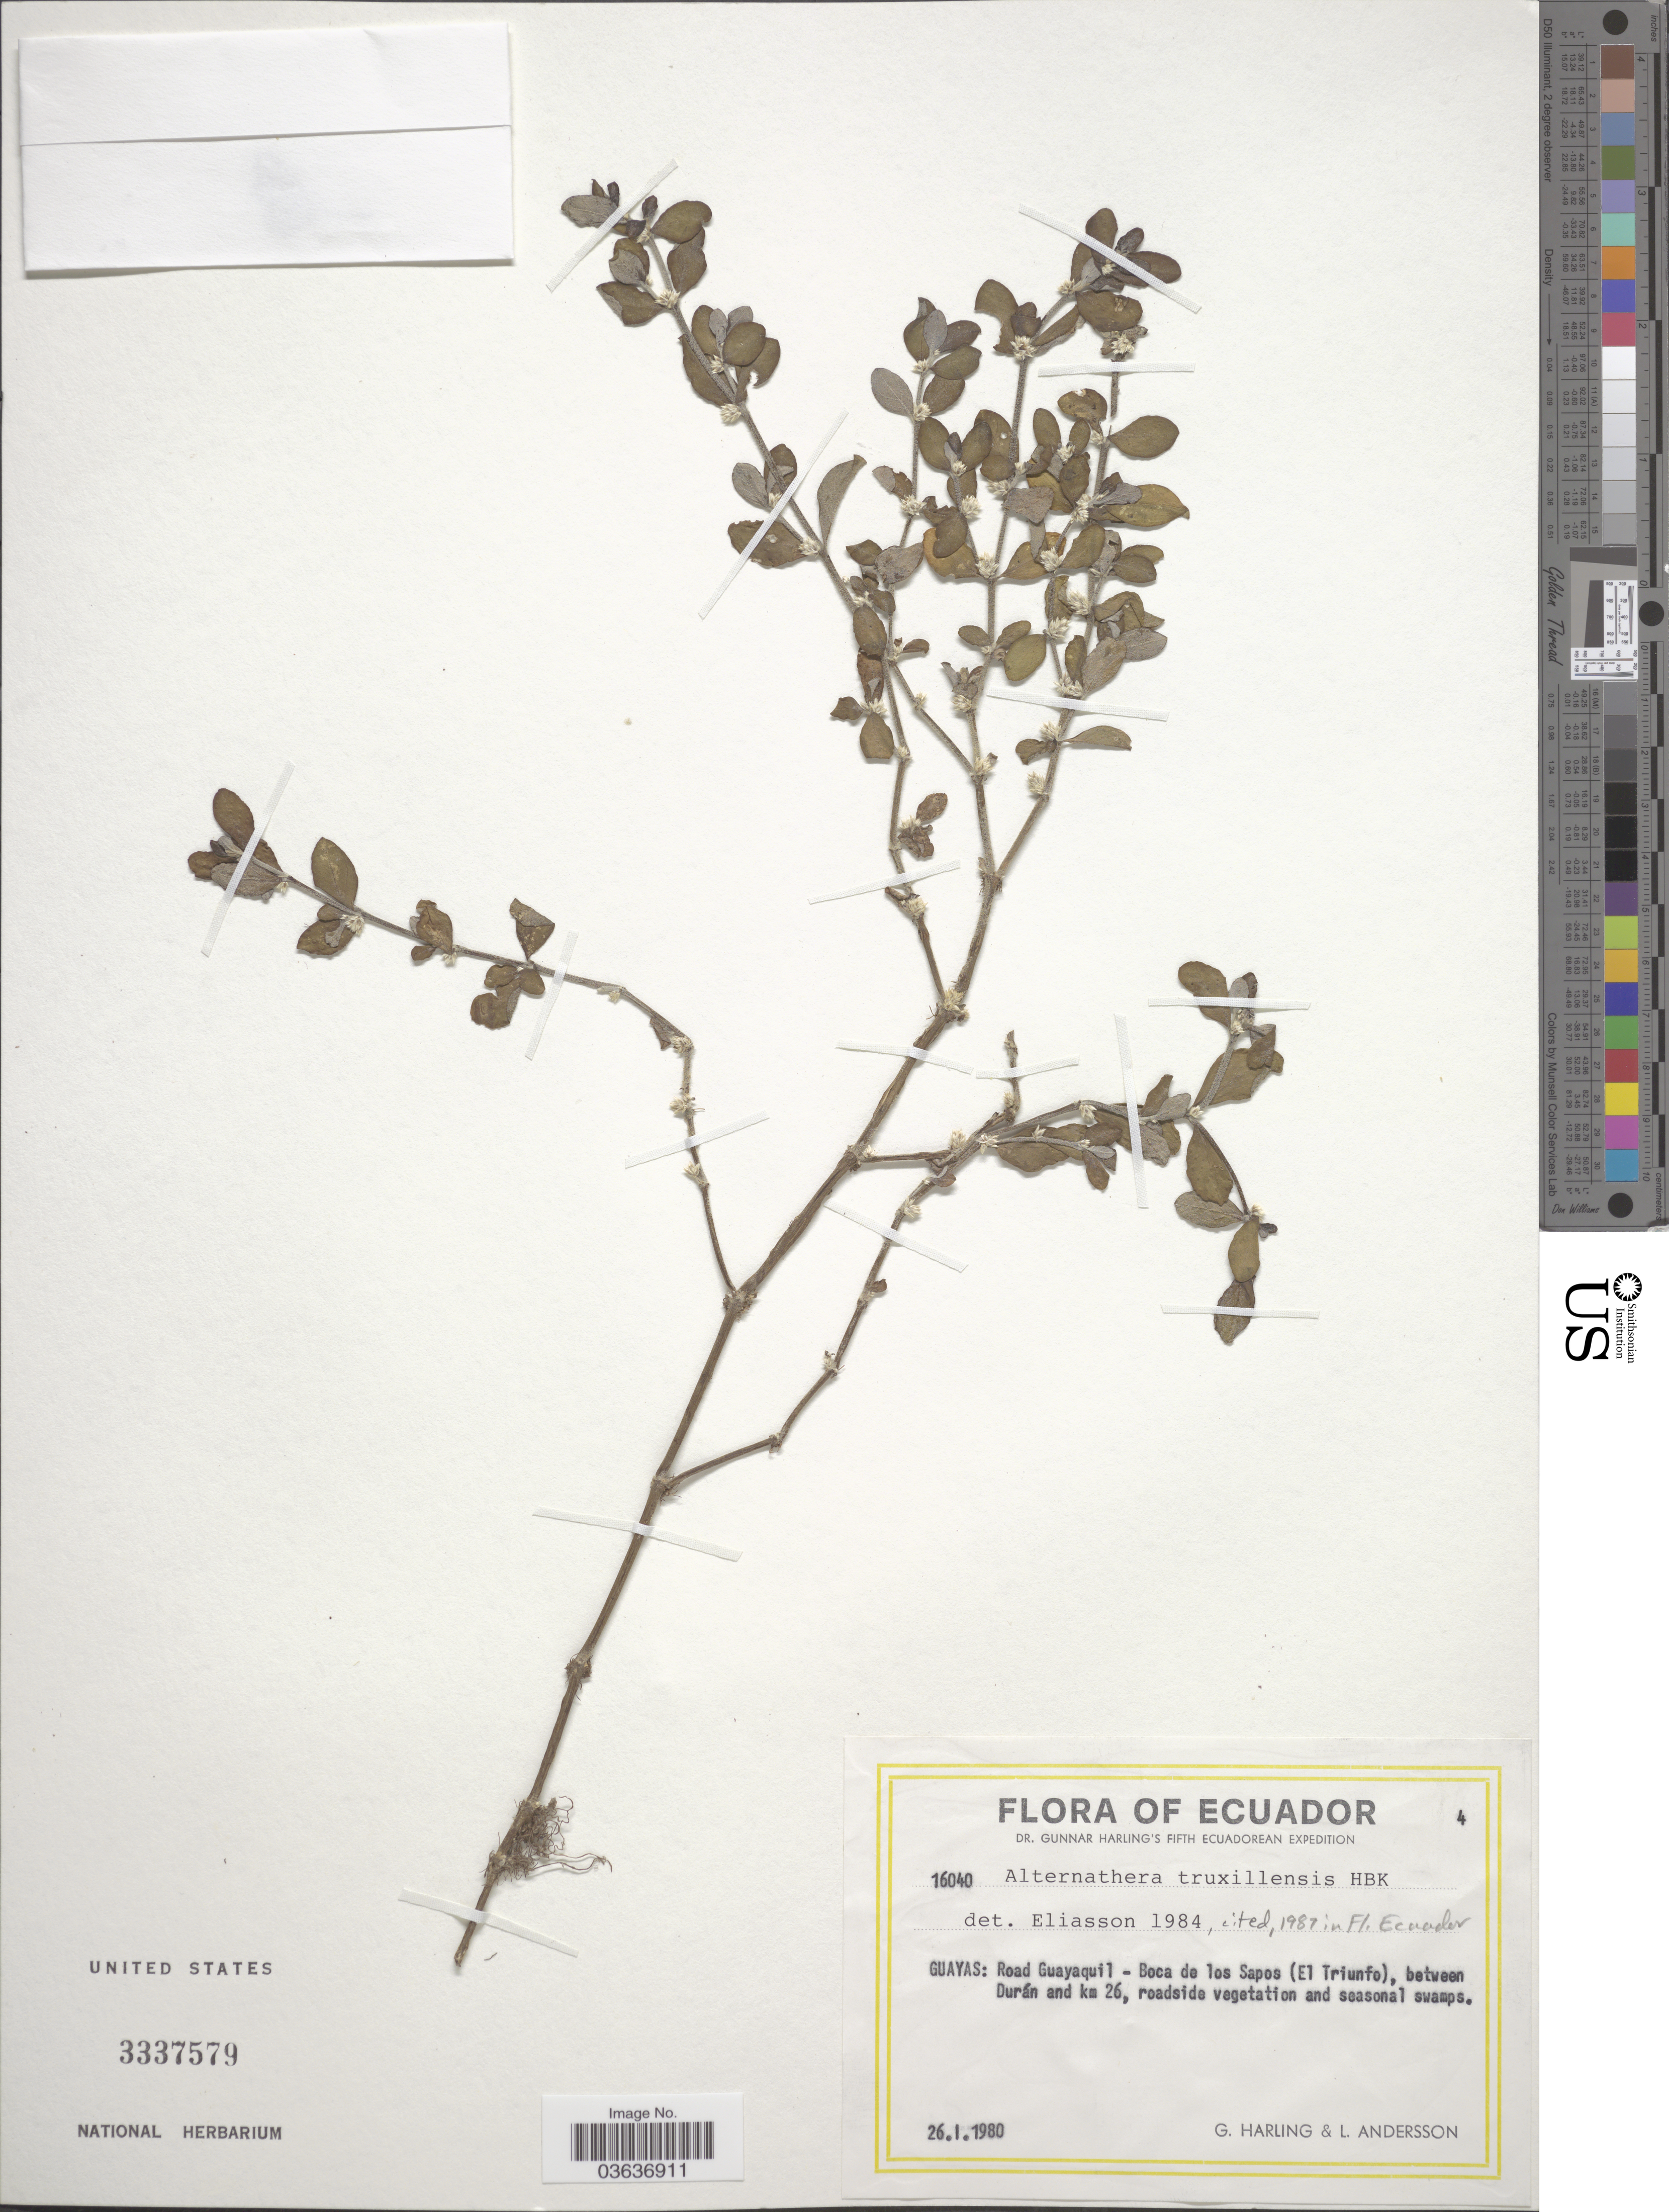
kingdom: Plantae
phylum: Tracheophyta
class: Magnoliopsida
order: Caryophyllales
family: Amaranthaceae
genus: Alternanthera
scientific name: Alternanthera truxillensis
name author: Kunth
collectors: G. Harling & L. Andersson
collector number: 16040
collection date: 1980-01-26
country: Ecuador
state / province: Guayas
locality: Road Guayaquil - Boca de los Sapos (El Triunfo), between Durán and km 26, roadside vegetation and seasonal swamps.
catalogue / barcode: US 3337579